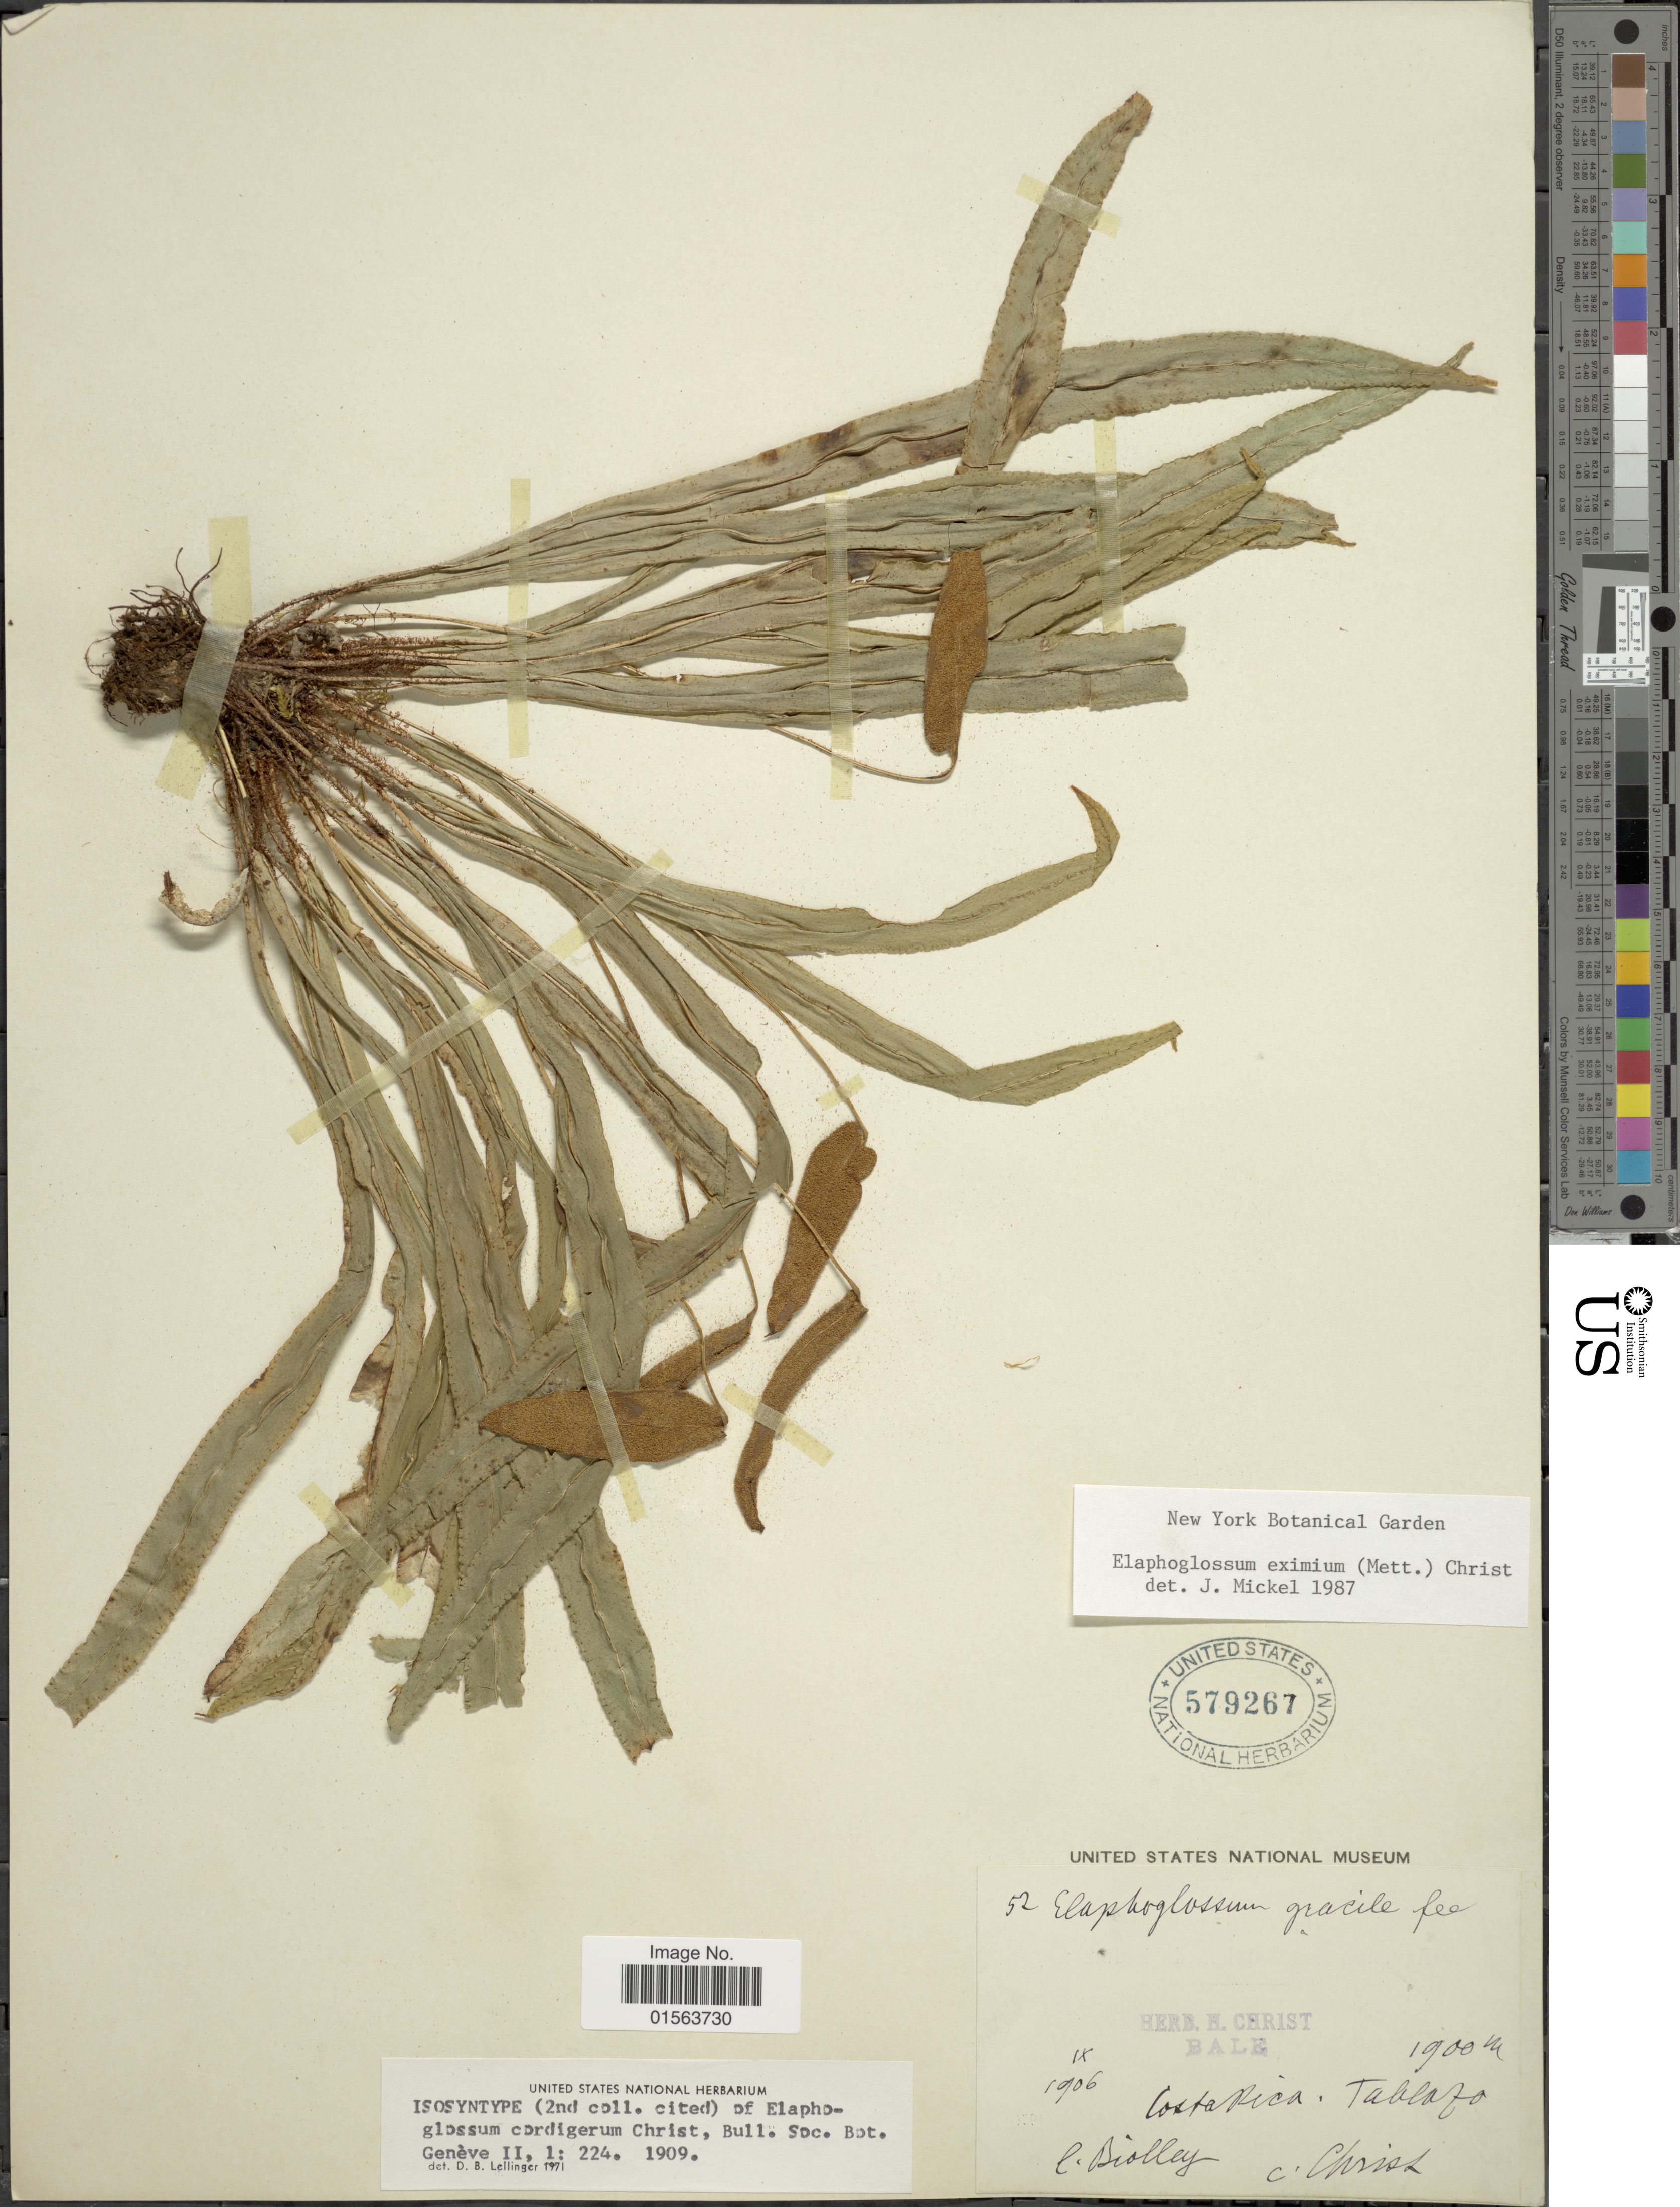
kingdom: Plantae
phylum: Tracheophyta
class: Polypodiopsida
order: Polypodiales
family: Dryopteridaceae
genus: Elaphoglossum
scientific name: Elaphoglossum eximium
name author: (Mett.) Christ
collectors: Biolley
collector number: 52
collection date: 1906-09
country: Costa Rica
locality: CostaRica, Tablazo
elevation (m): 1900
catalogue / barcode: US 579267